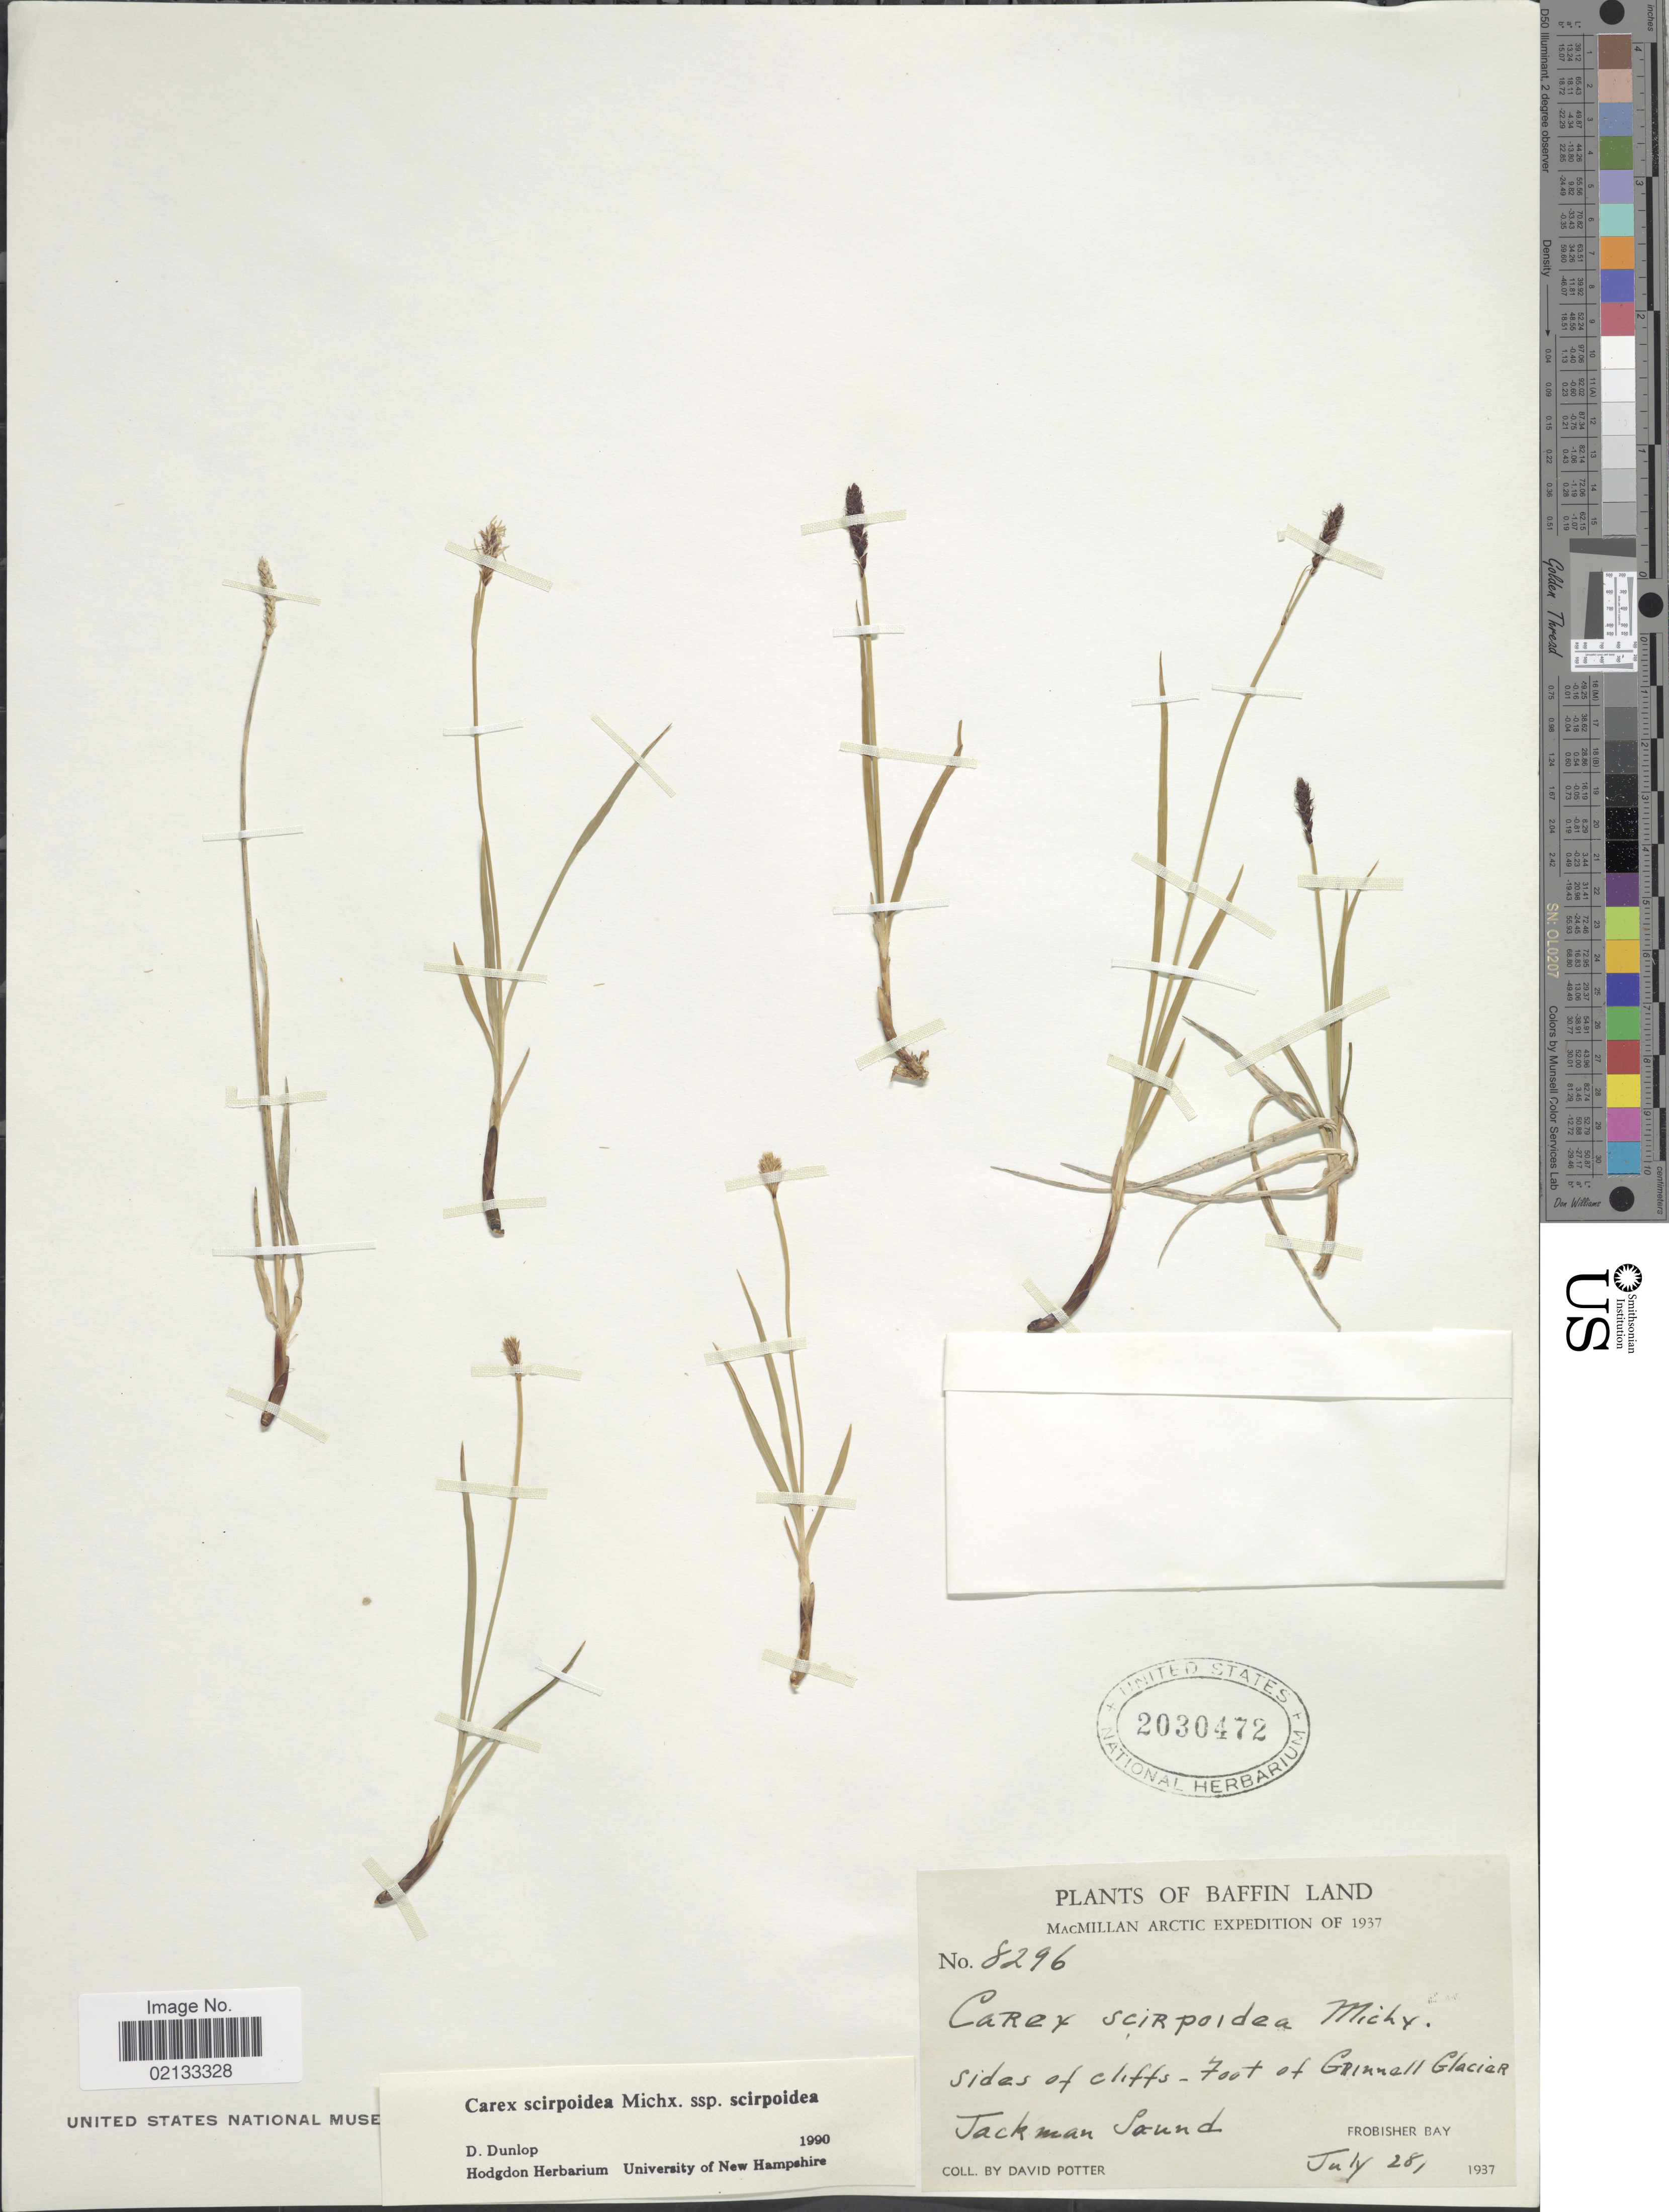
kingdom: Plantae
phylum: Tracheophyta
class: Liliopsida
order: Poales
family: Cyperaceae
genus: Carex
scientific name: Carex scirpoidea subsp. scirpoidea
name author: Michx.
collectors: D. Potter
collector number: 8296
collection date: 1937-07-28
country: Canada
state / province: Nunavut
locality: Baffin Land, MacMillan Arctic, Sides of cliffs-Foot of Grinnell Glacier Jackman Sound, Frobisher Bay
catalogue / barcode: US 2030472